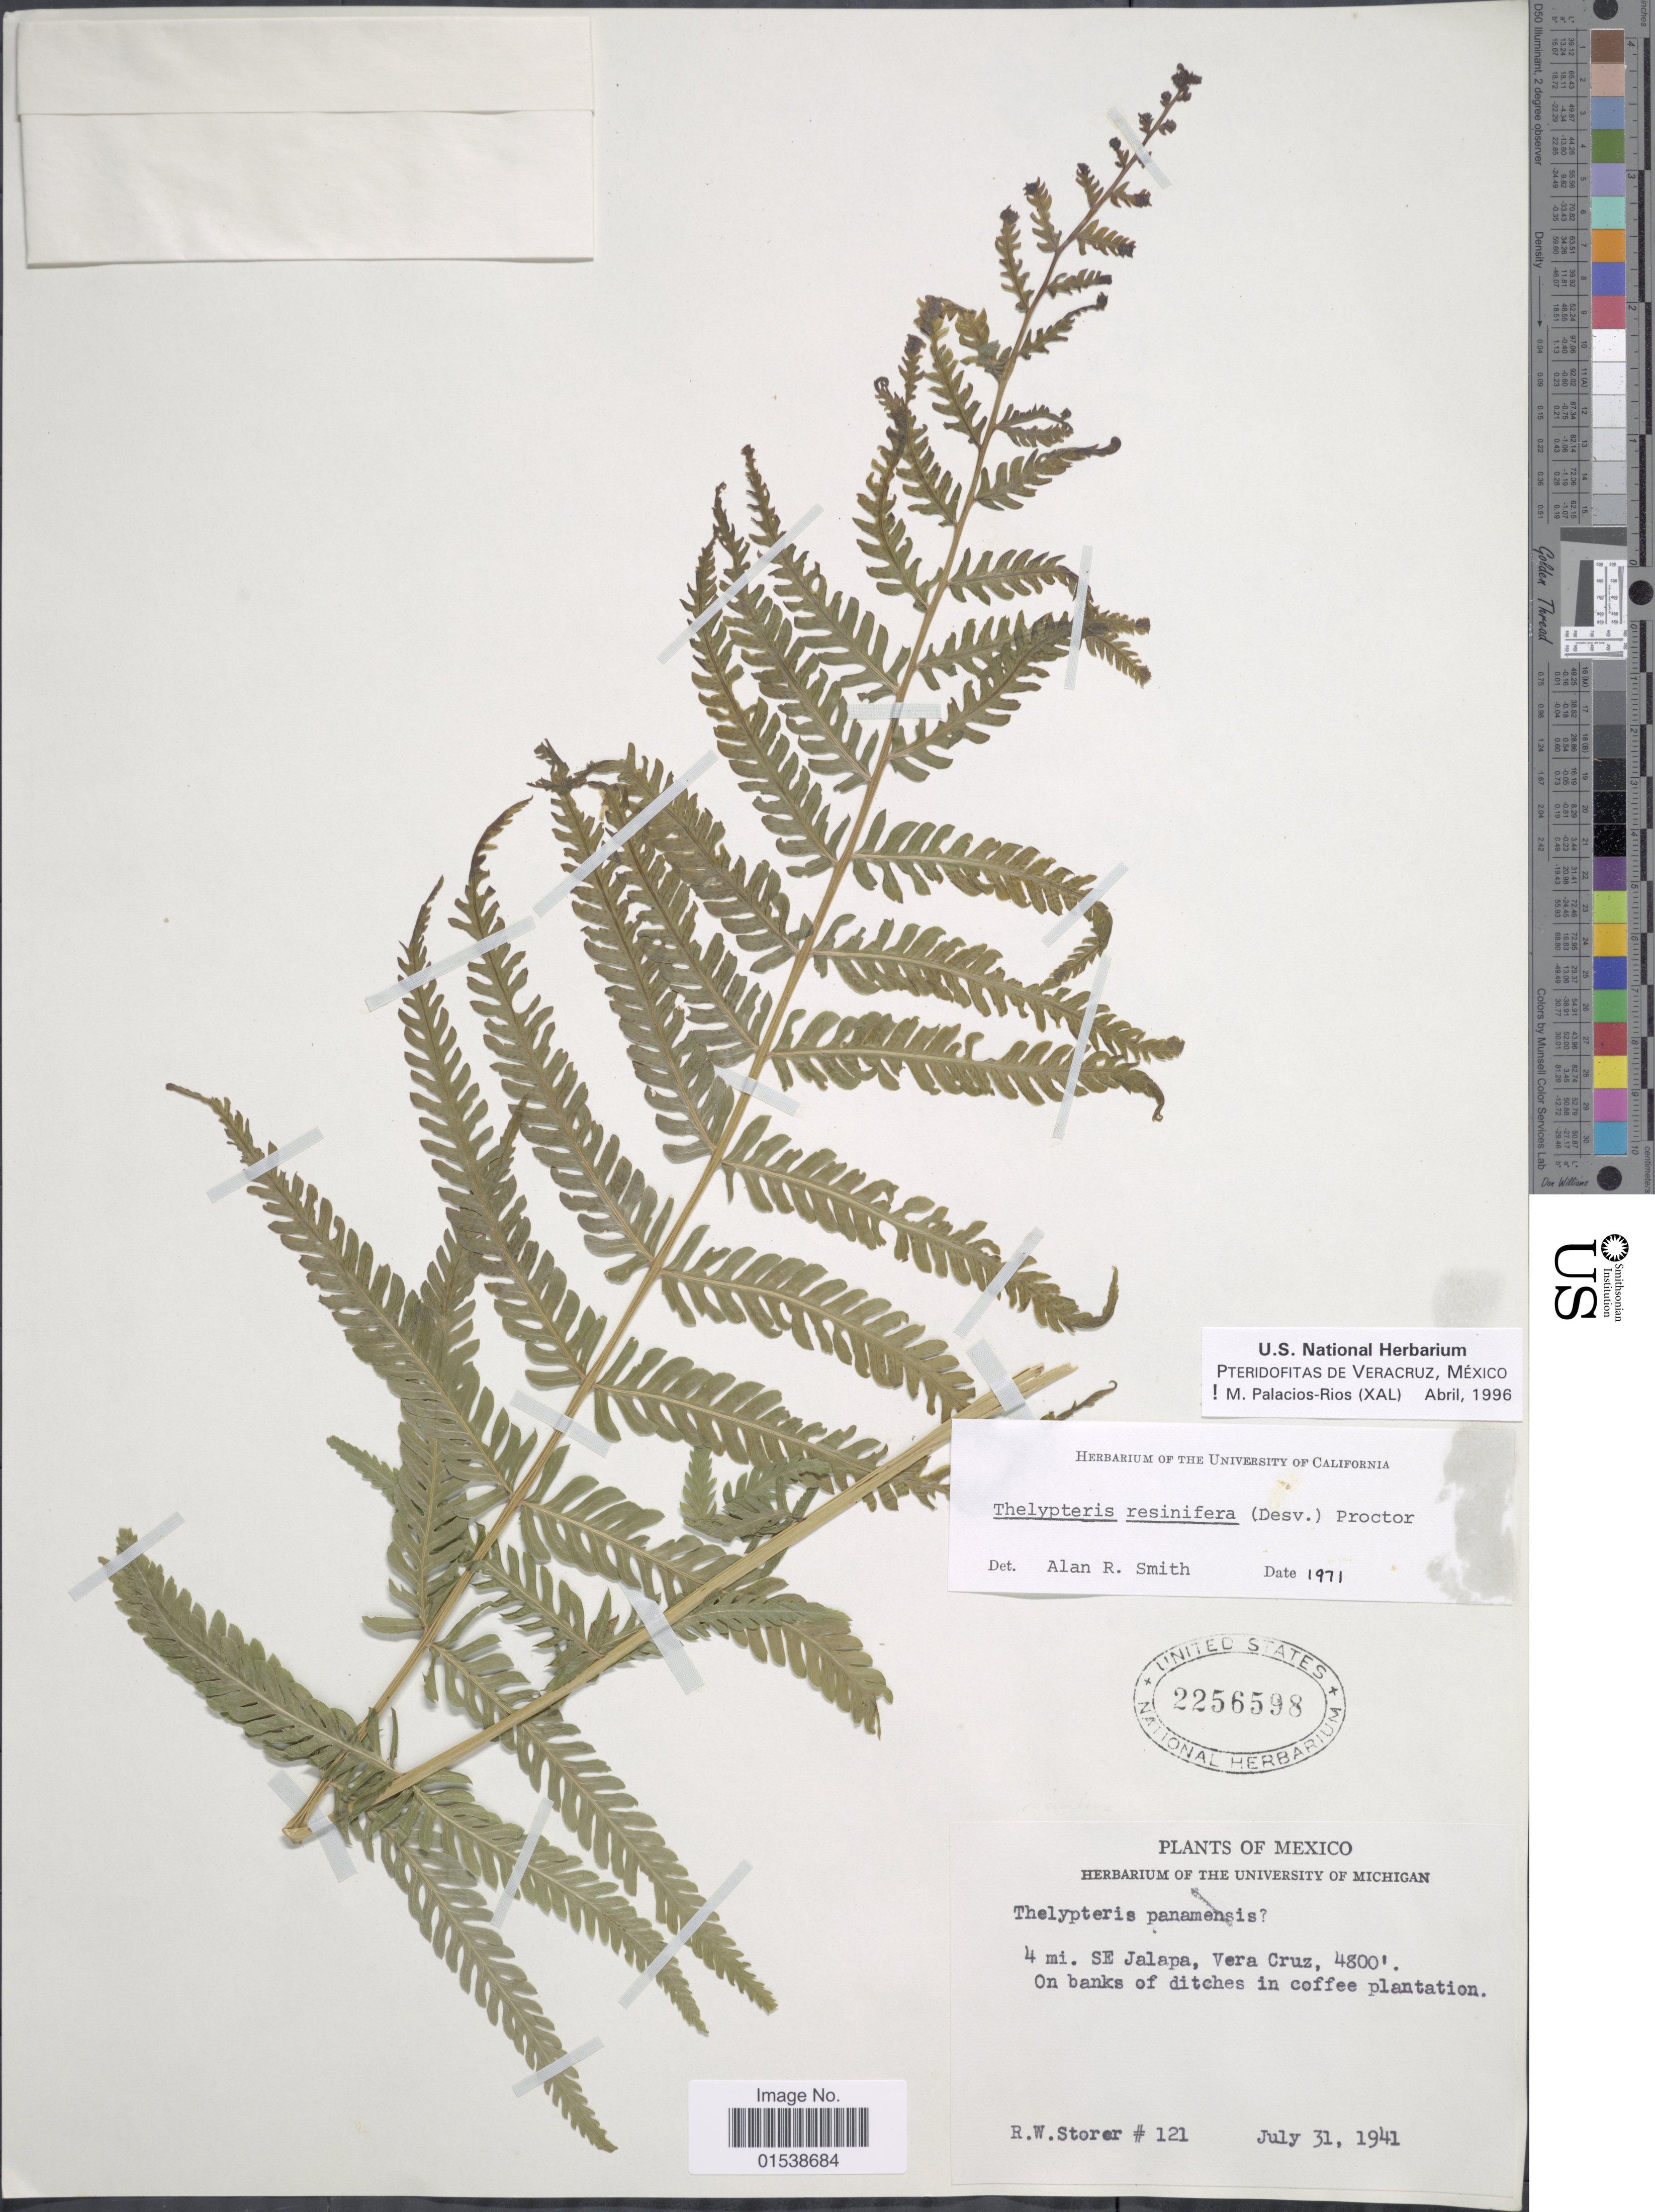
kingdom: Plantae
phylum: Tracheophyta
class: Polypodiopsida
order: Polypodiales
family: Thelypteridaceae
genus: Amauropelta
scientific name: Amauropelta resinifera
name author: (Desv.) Pic. Serm.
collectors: R. Storer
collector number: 121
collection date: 1941-07-31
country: Mexico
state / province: Veracruz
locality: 4 mi. SE Jalapa, Vera Cruz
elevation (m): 1463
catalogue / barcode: US 2256298